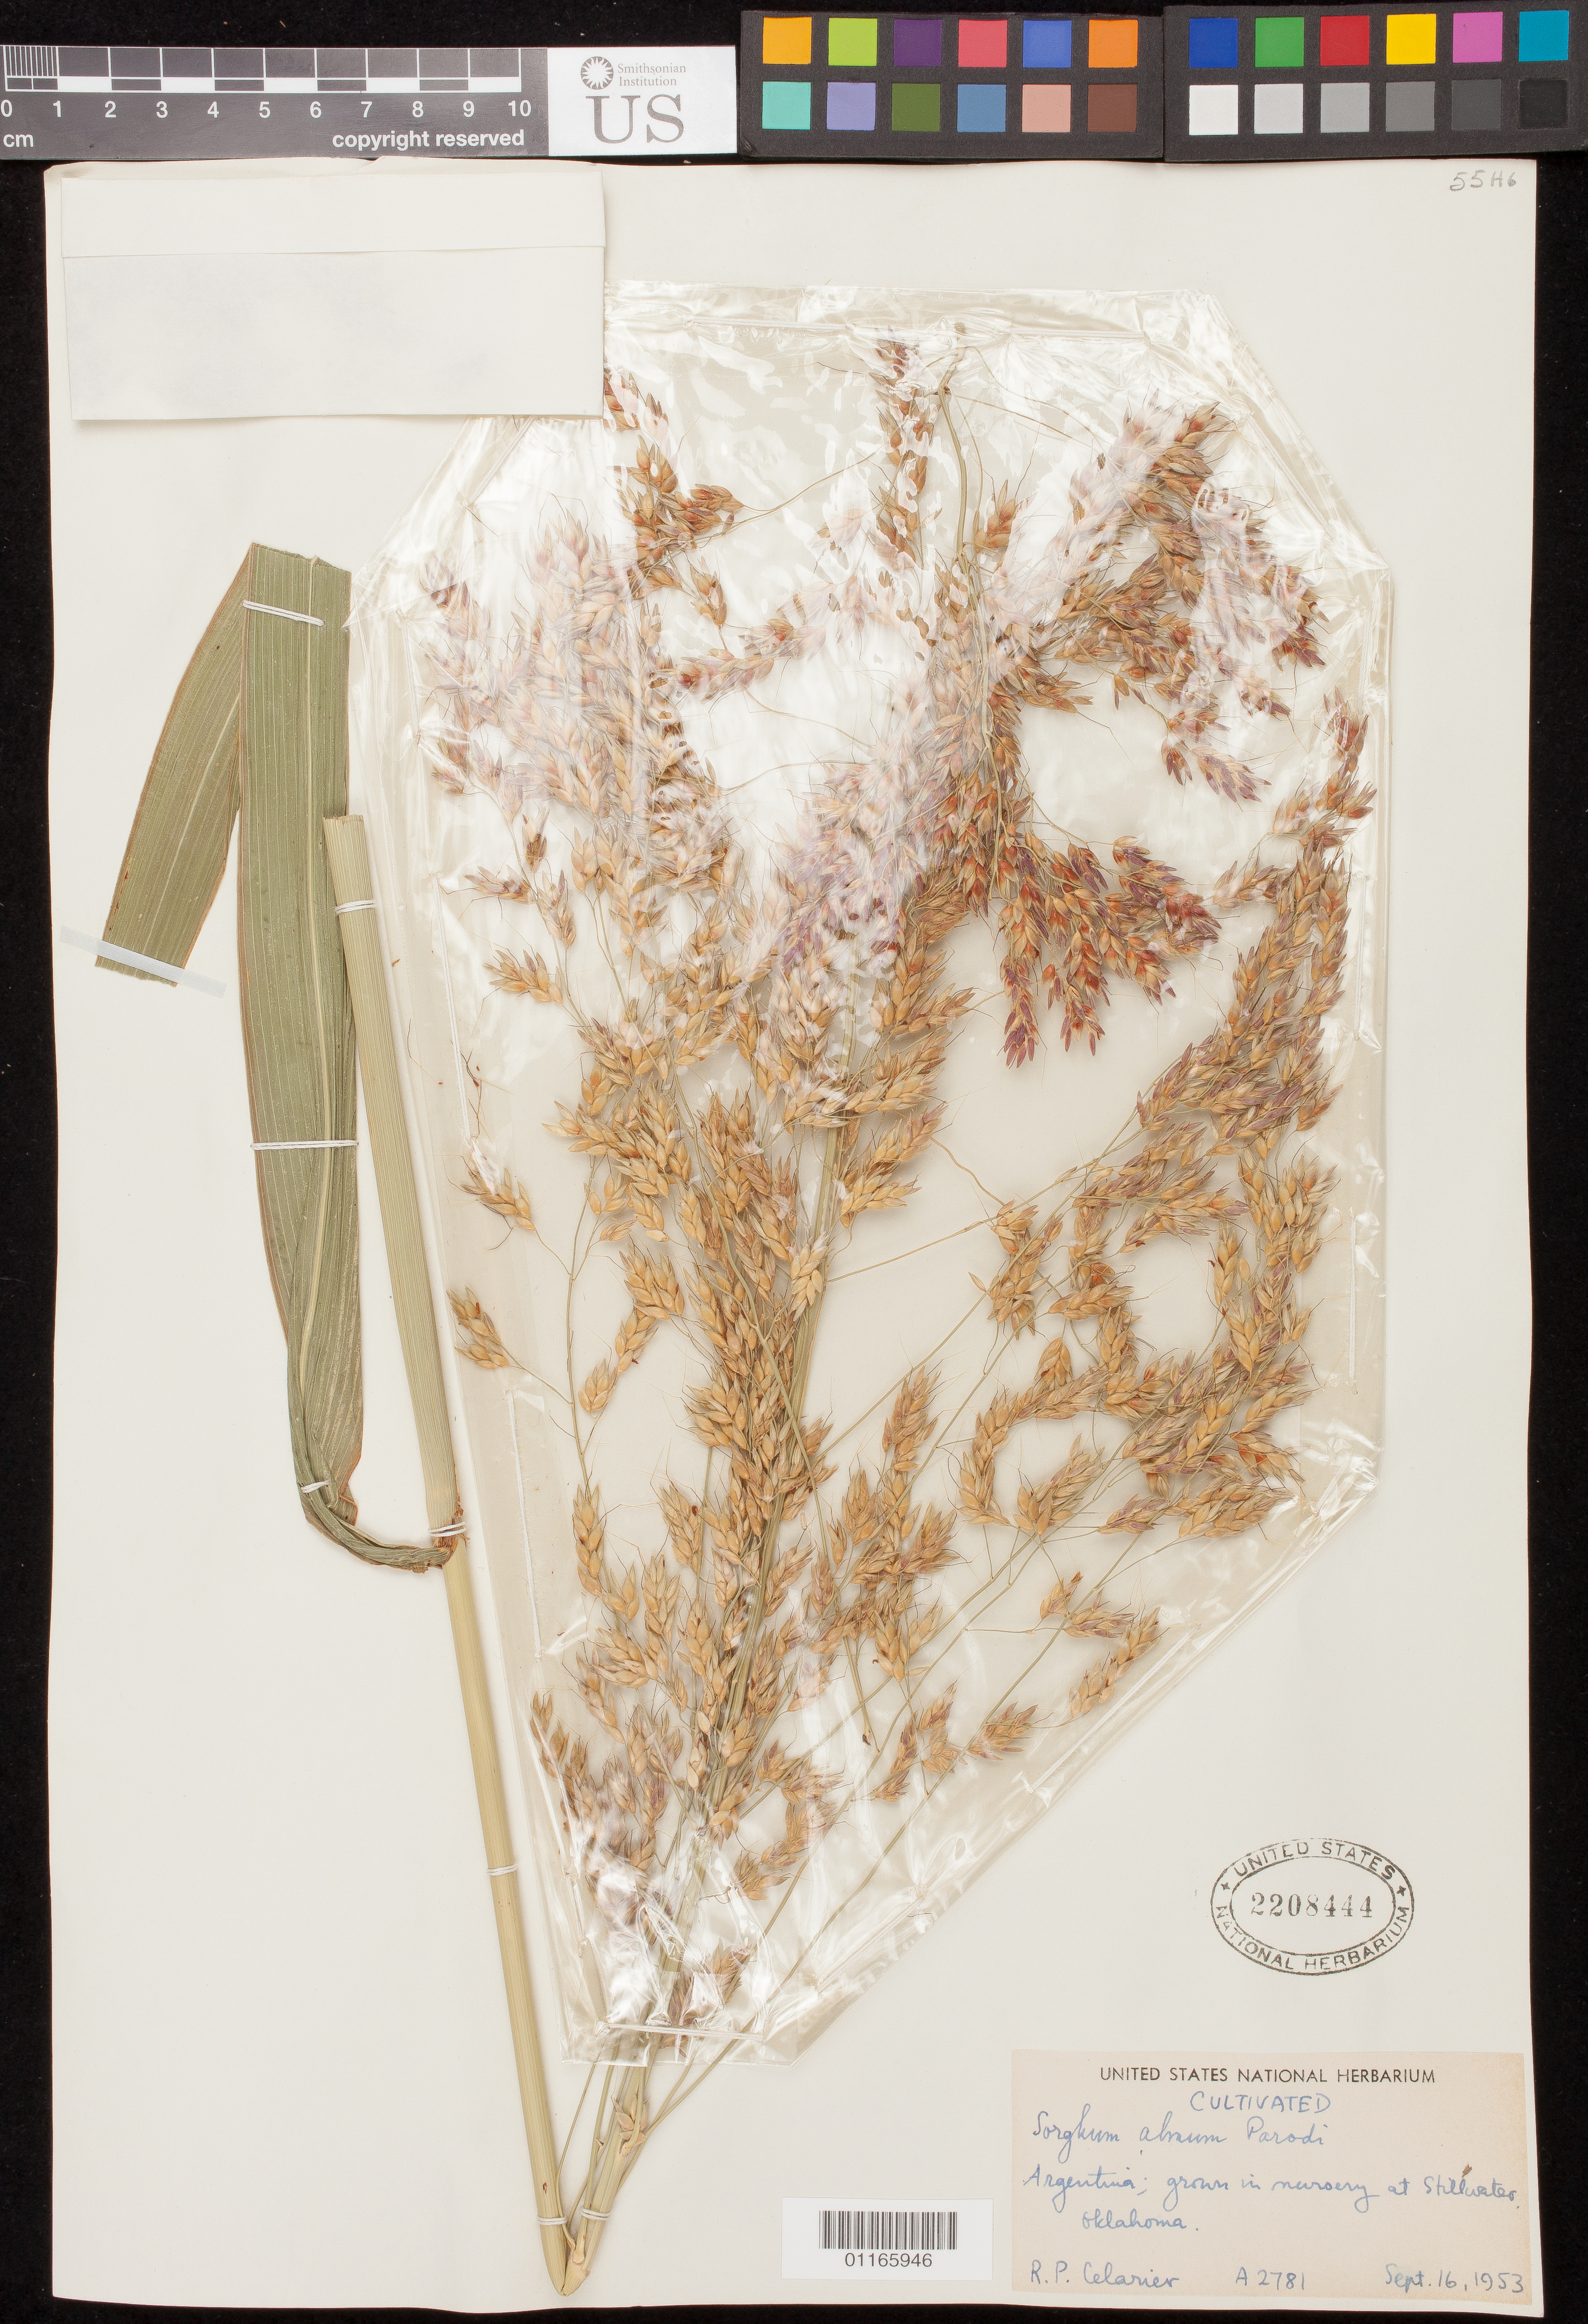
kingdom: Plantae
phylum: Tracheophyta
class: Liliopsida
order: Poales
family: Poaceae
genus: Sorghum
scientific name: Sorghum almum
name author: Parodi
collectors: R. Celarier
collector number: A2781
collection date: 1953-09-16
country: Argentina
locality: Grown in nursery at Stillwater, Oklahoma.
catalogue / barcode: US 2208444